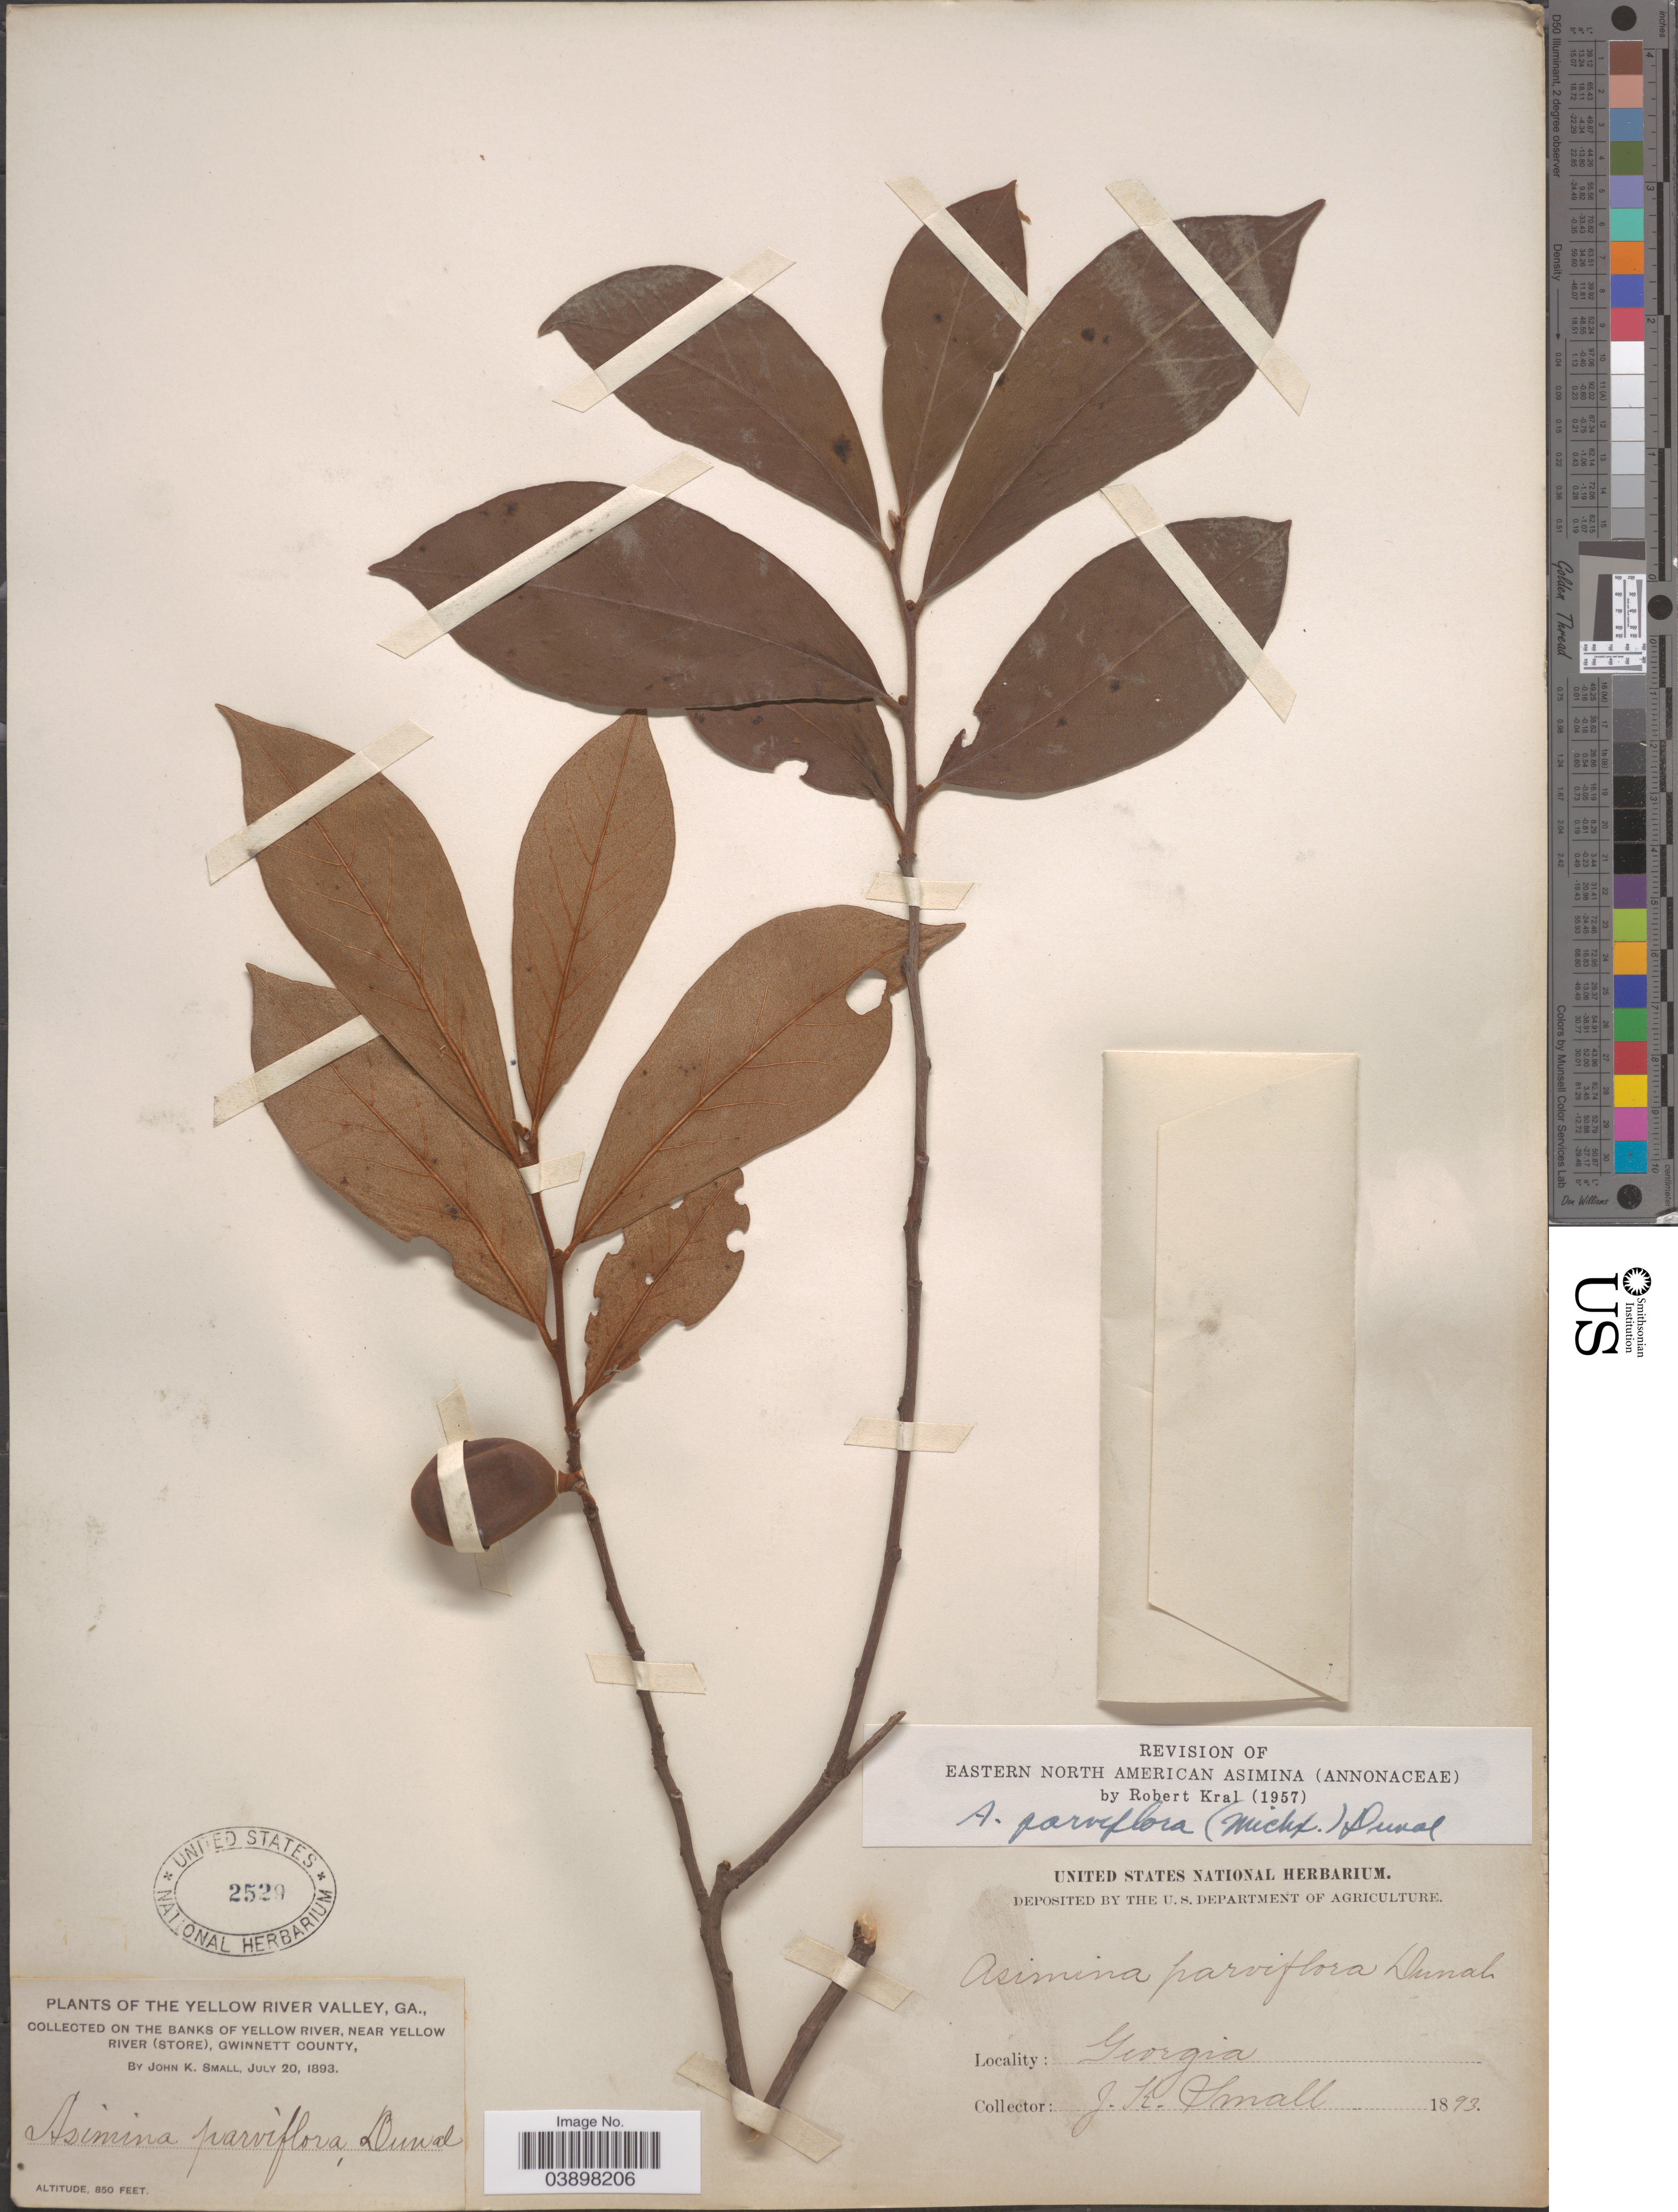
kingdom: Plantae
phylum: Tracheophyta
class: Magnoliopsida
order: Magnoliales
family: Annonaceae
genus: Asimina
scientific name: Asimina parviflora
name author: (Michx.) Dunal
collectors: J. K. Small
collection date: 1893-07-20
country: United States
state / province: Georgia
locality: The Yellow River Valley. On the banks of Yellow River, near Yellow River (Store), Gwinnett County.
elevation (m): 259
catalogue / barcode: US 2529